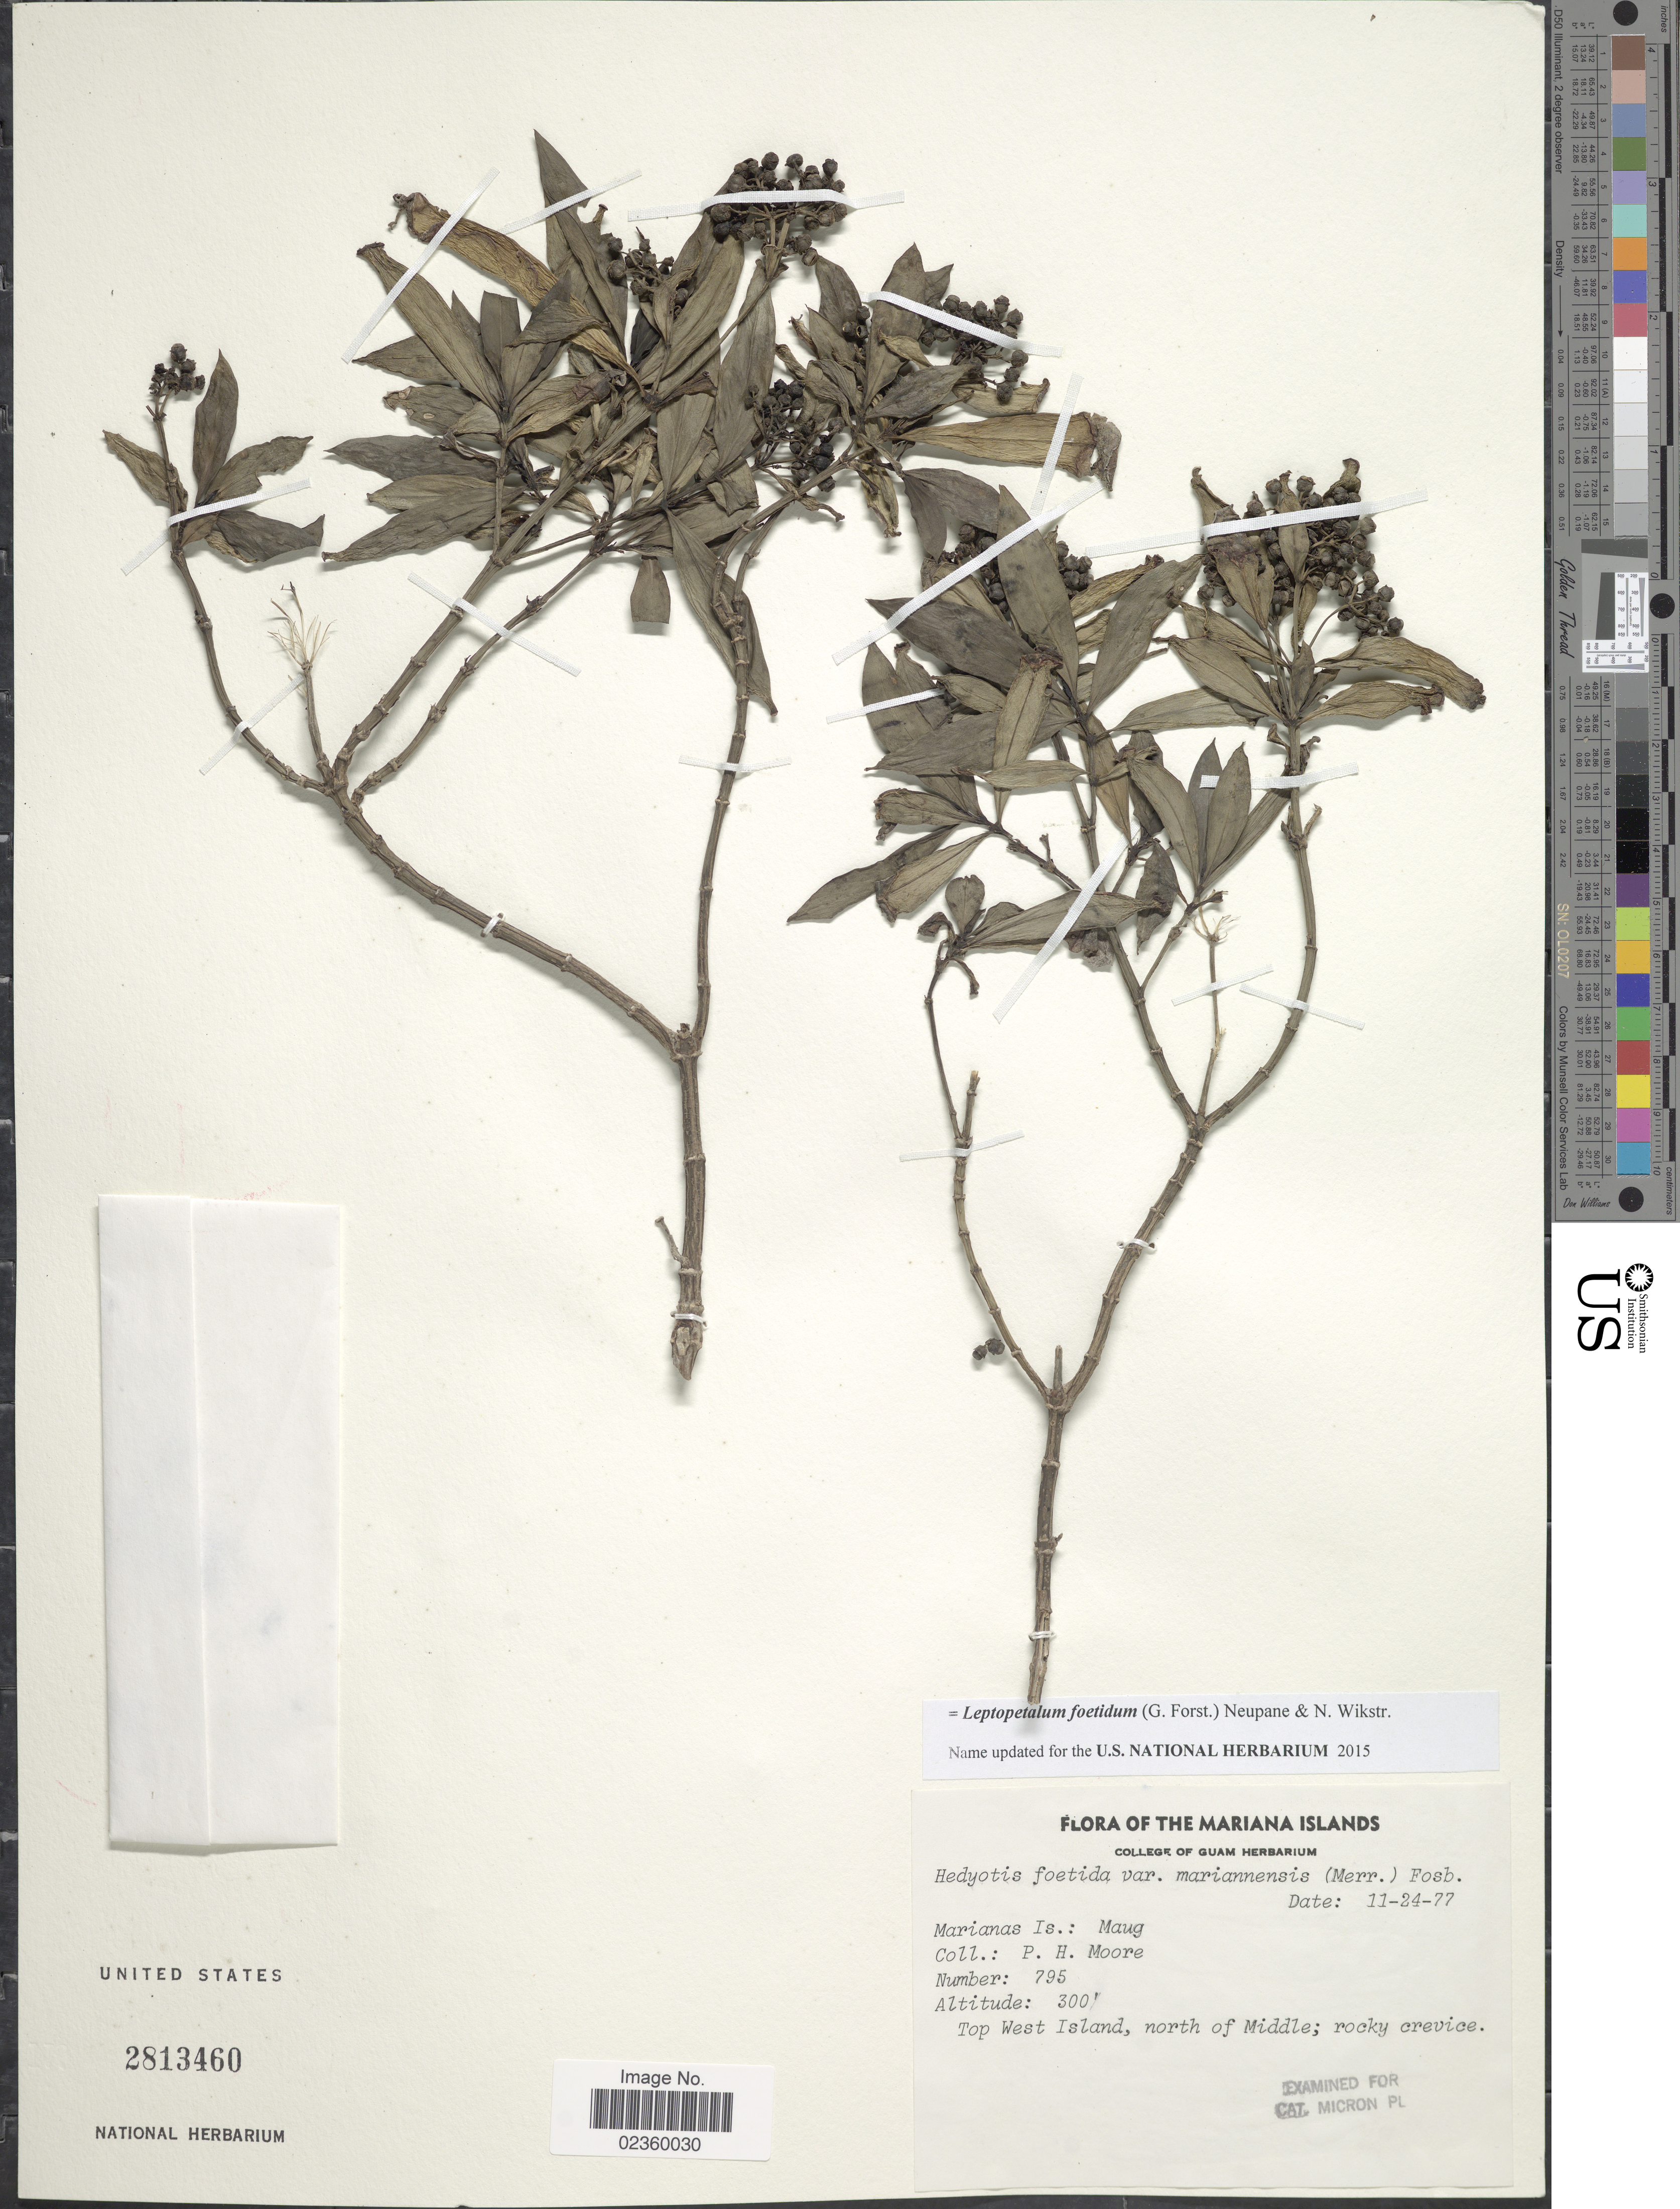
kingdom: Plantae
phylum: Tracheophyta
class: Magnoliopsida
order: Gentianales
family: Rubiaceae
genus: Leptopetalum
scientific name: Leptopetalum foetidum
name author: (G. Forst.) Neupane & N. Wikstr.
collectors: P. H. Moore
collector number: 795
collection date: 1977-11-24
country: Northern Mariana Islands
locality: Marianas Is.: Maug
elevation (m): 91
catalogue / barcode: US 2813460